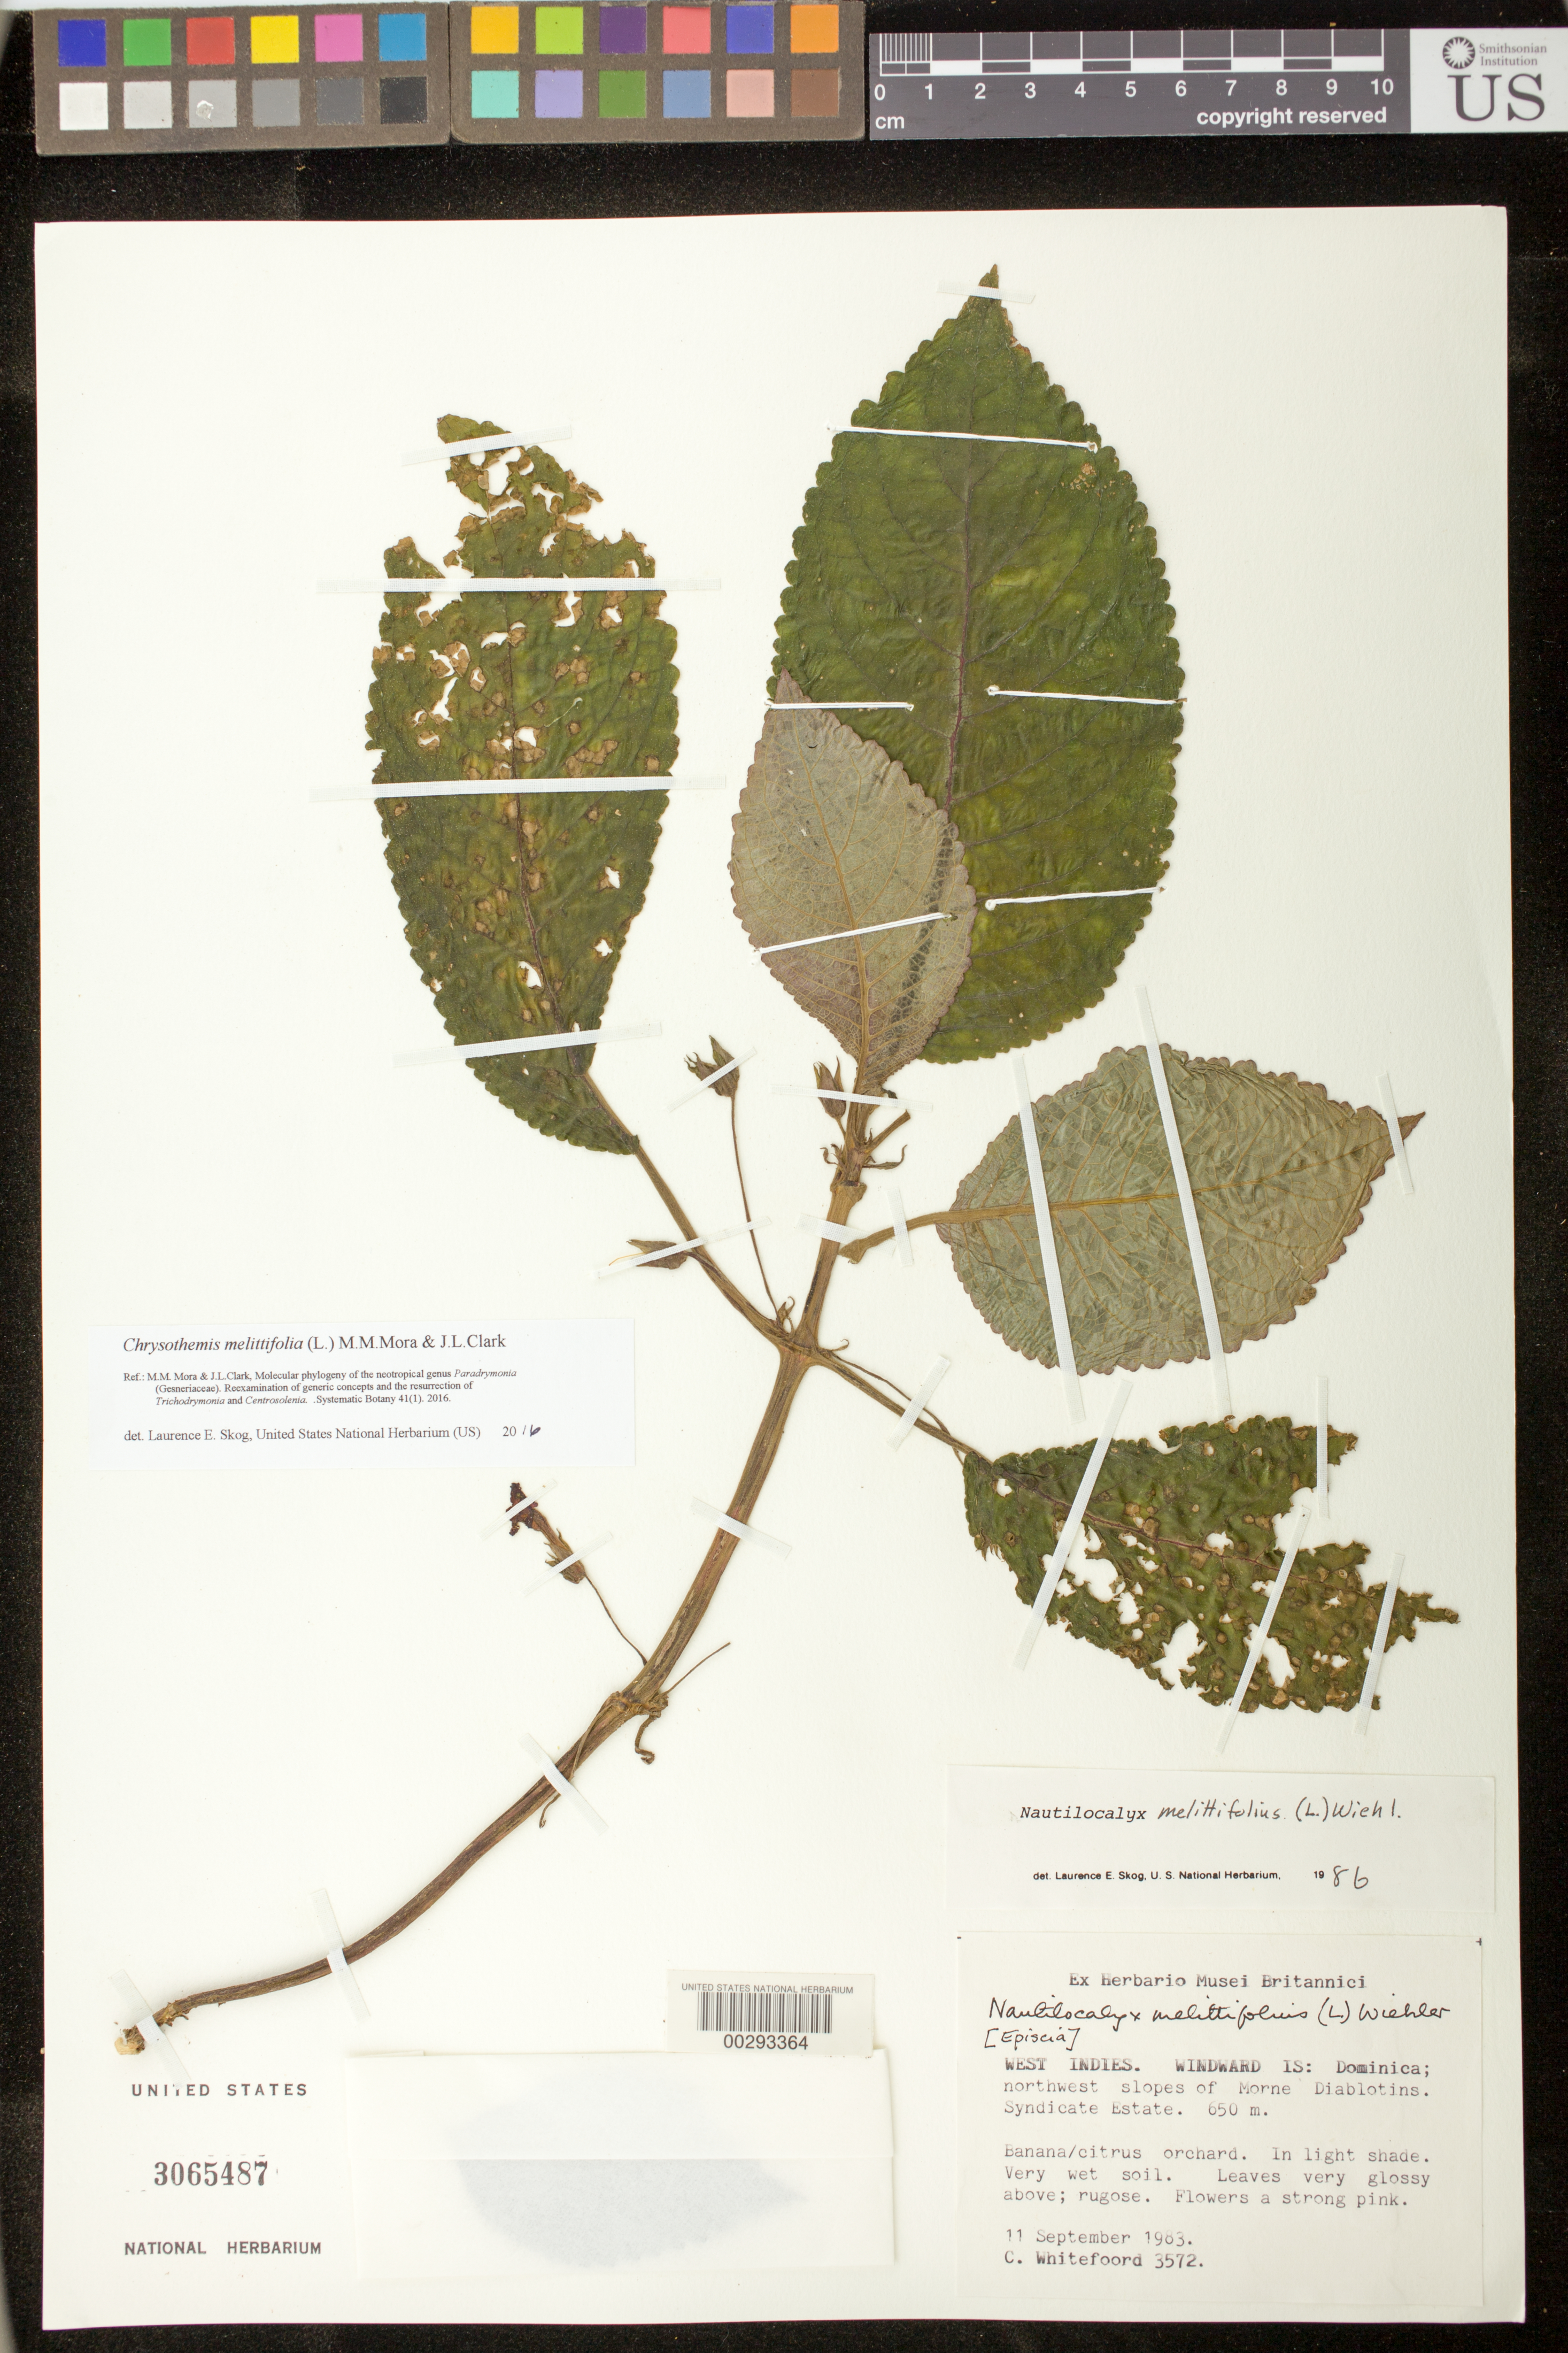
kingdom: Plantae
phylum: Tracheophyta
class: Magnoliopsida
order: Lamiales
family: Gesneriaceae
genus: Chrysothemis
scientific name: Chrysothemis melittifolia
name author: (L.) M.M. Mora & J.L. Clark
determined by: Skog, Laurence E.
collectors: C. Whitefoord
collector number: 3572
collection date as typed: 11 Sep 1983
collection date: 1983-09-11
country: Dominica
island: Dominica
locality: NW of Morne Diablotins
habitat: In light shade, very wet soil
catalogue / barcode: US 3065487